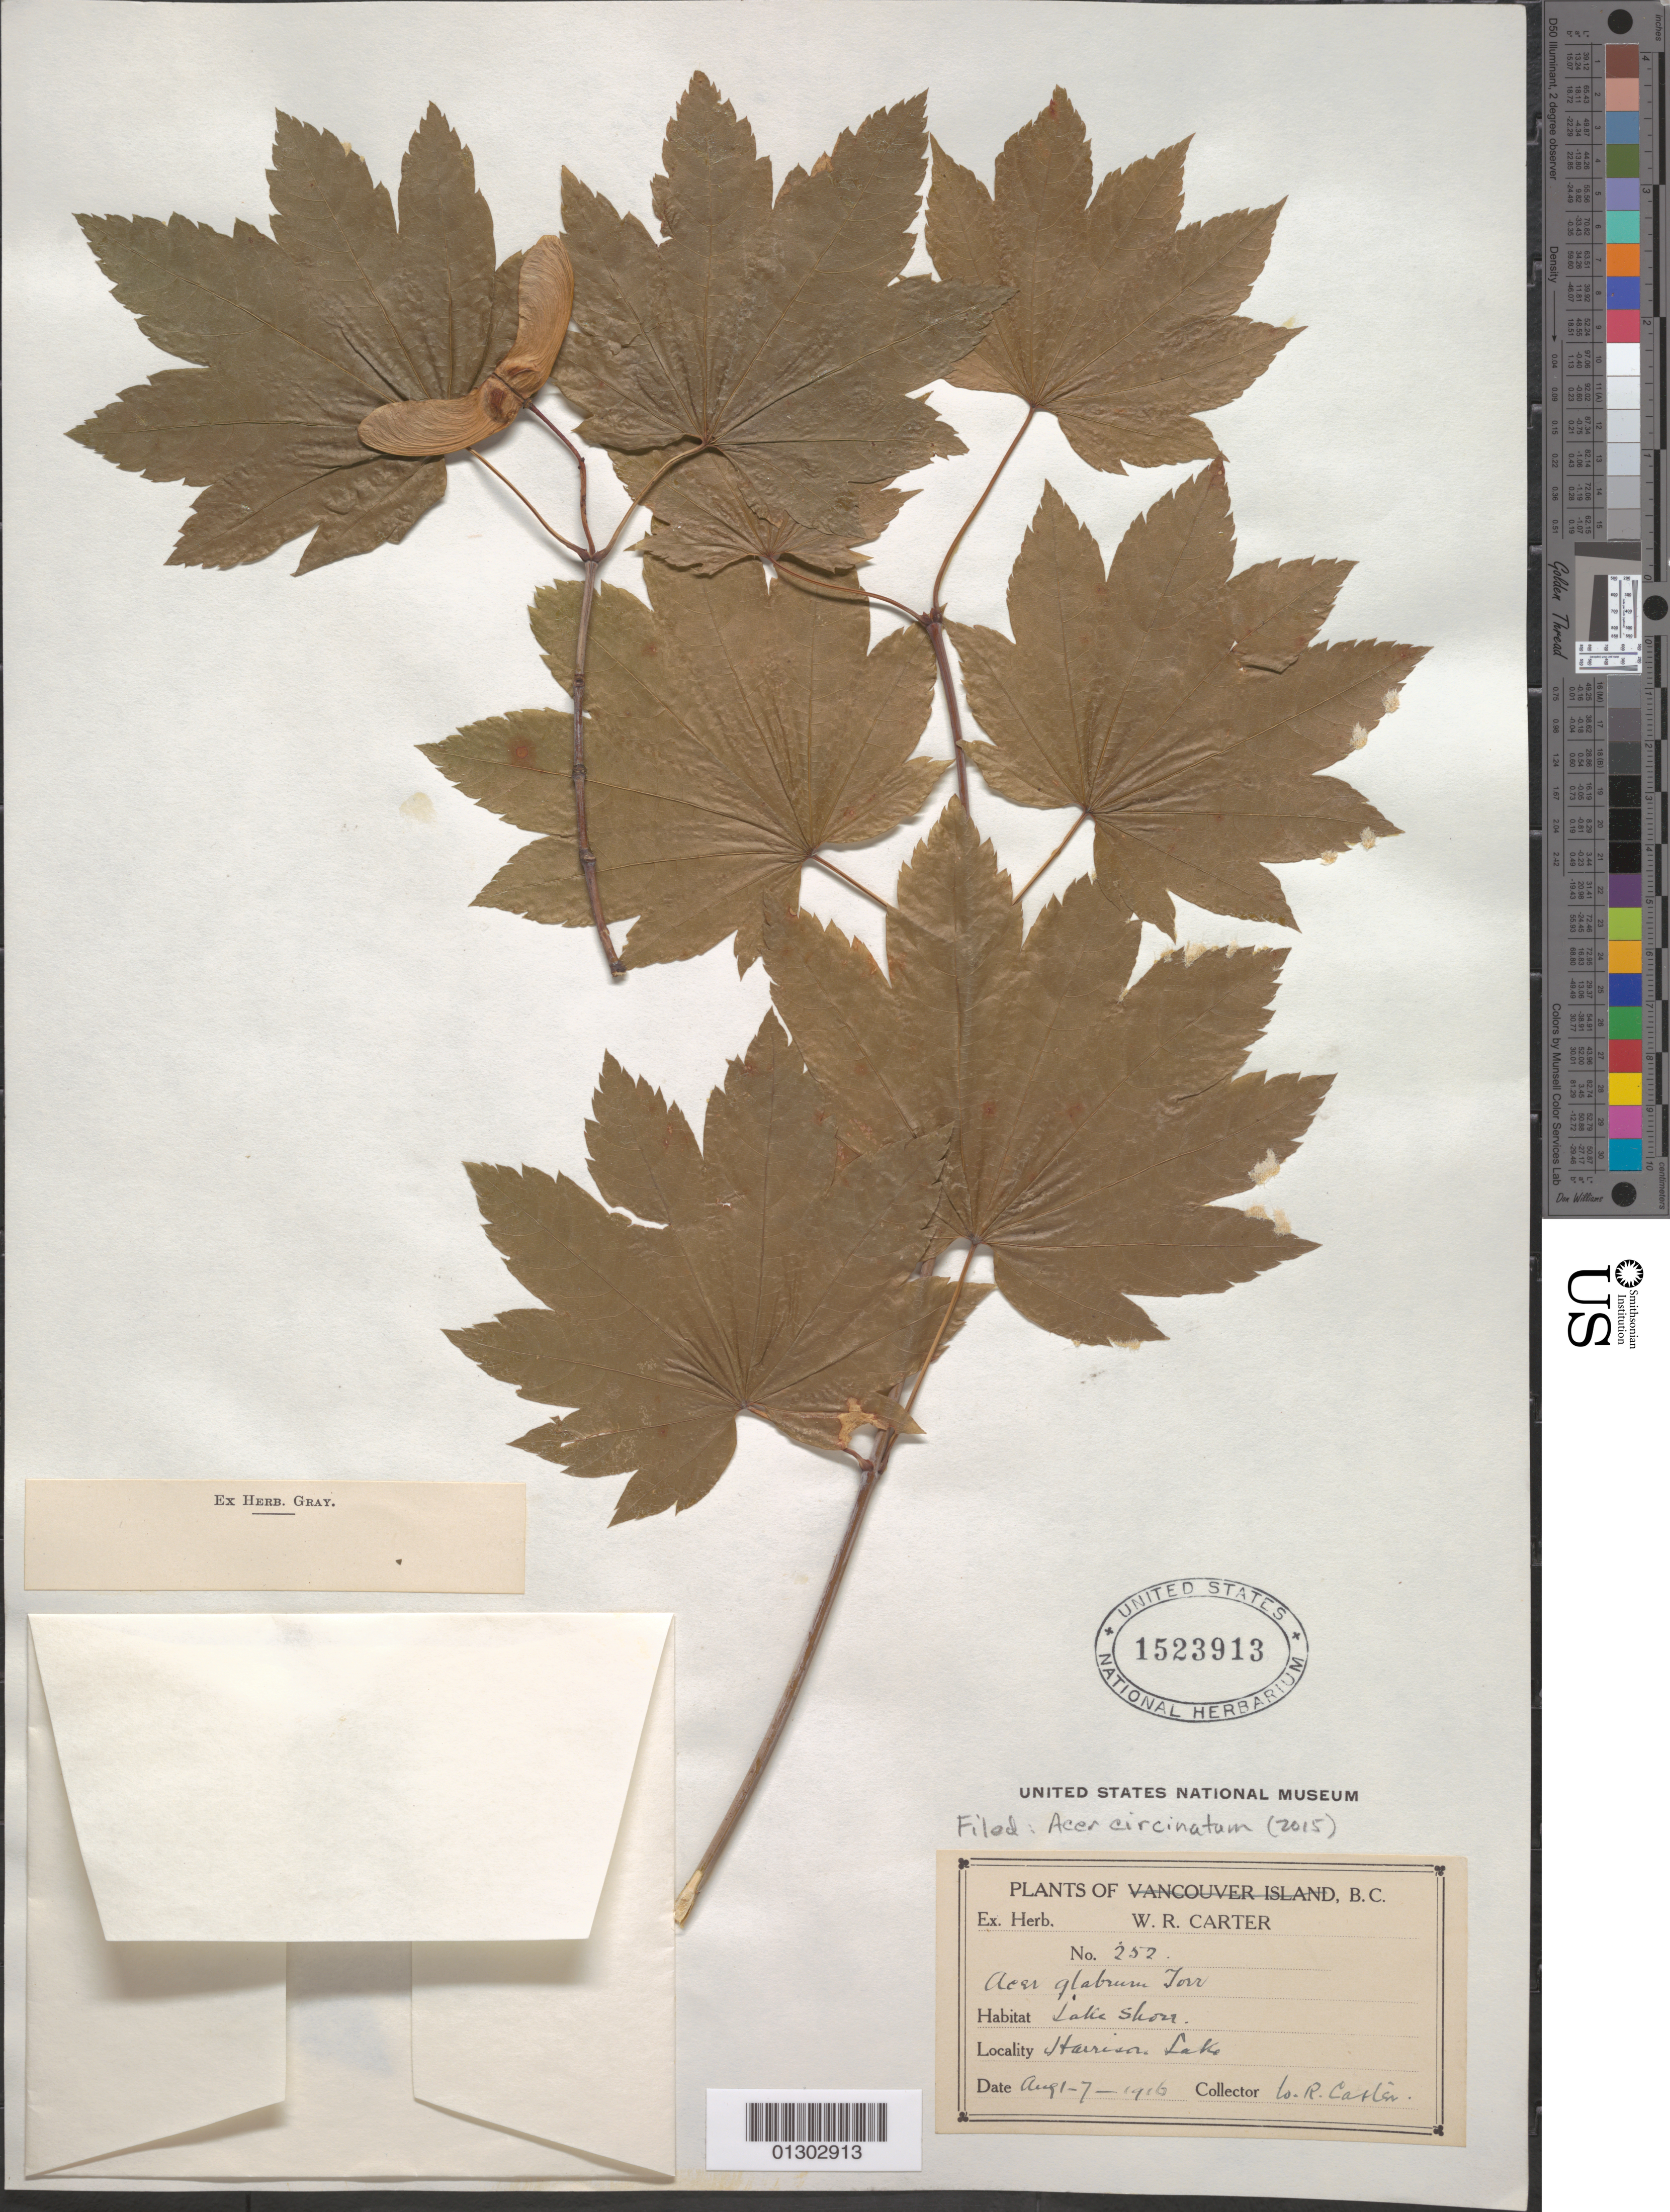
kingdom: Plantae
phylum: Tracheophyta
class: Magnoliopsida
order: Sapindales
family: Sapindaceae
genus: Acer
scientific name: Acer circinatum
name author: Pursh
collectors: W. R. Carter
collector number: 252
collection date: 1916-08-01/1916-08-07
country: Canada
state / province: British Columbia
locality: Harrison Lake.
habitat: Lake shore.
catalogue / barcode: US 1523913